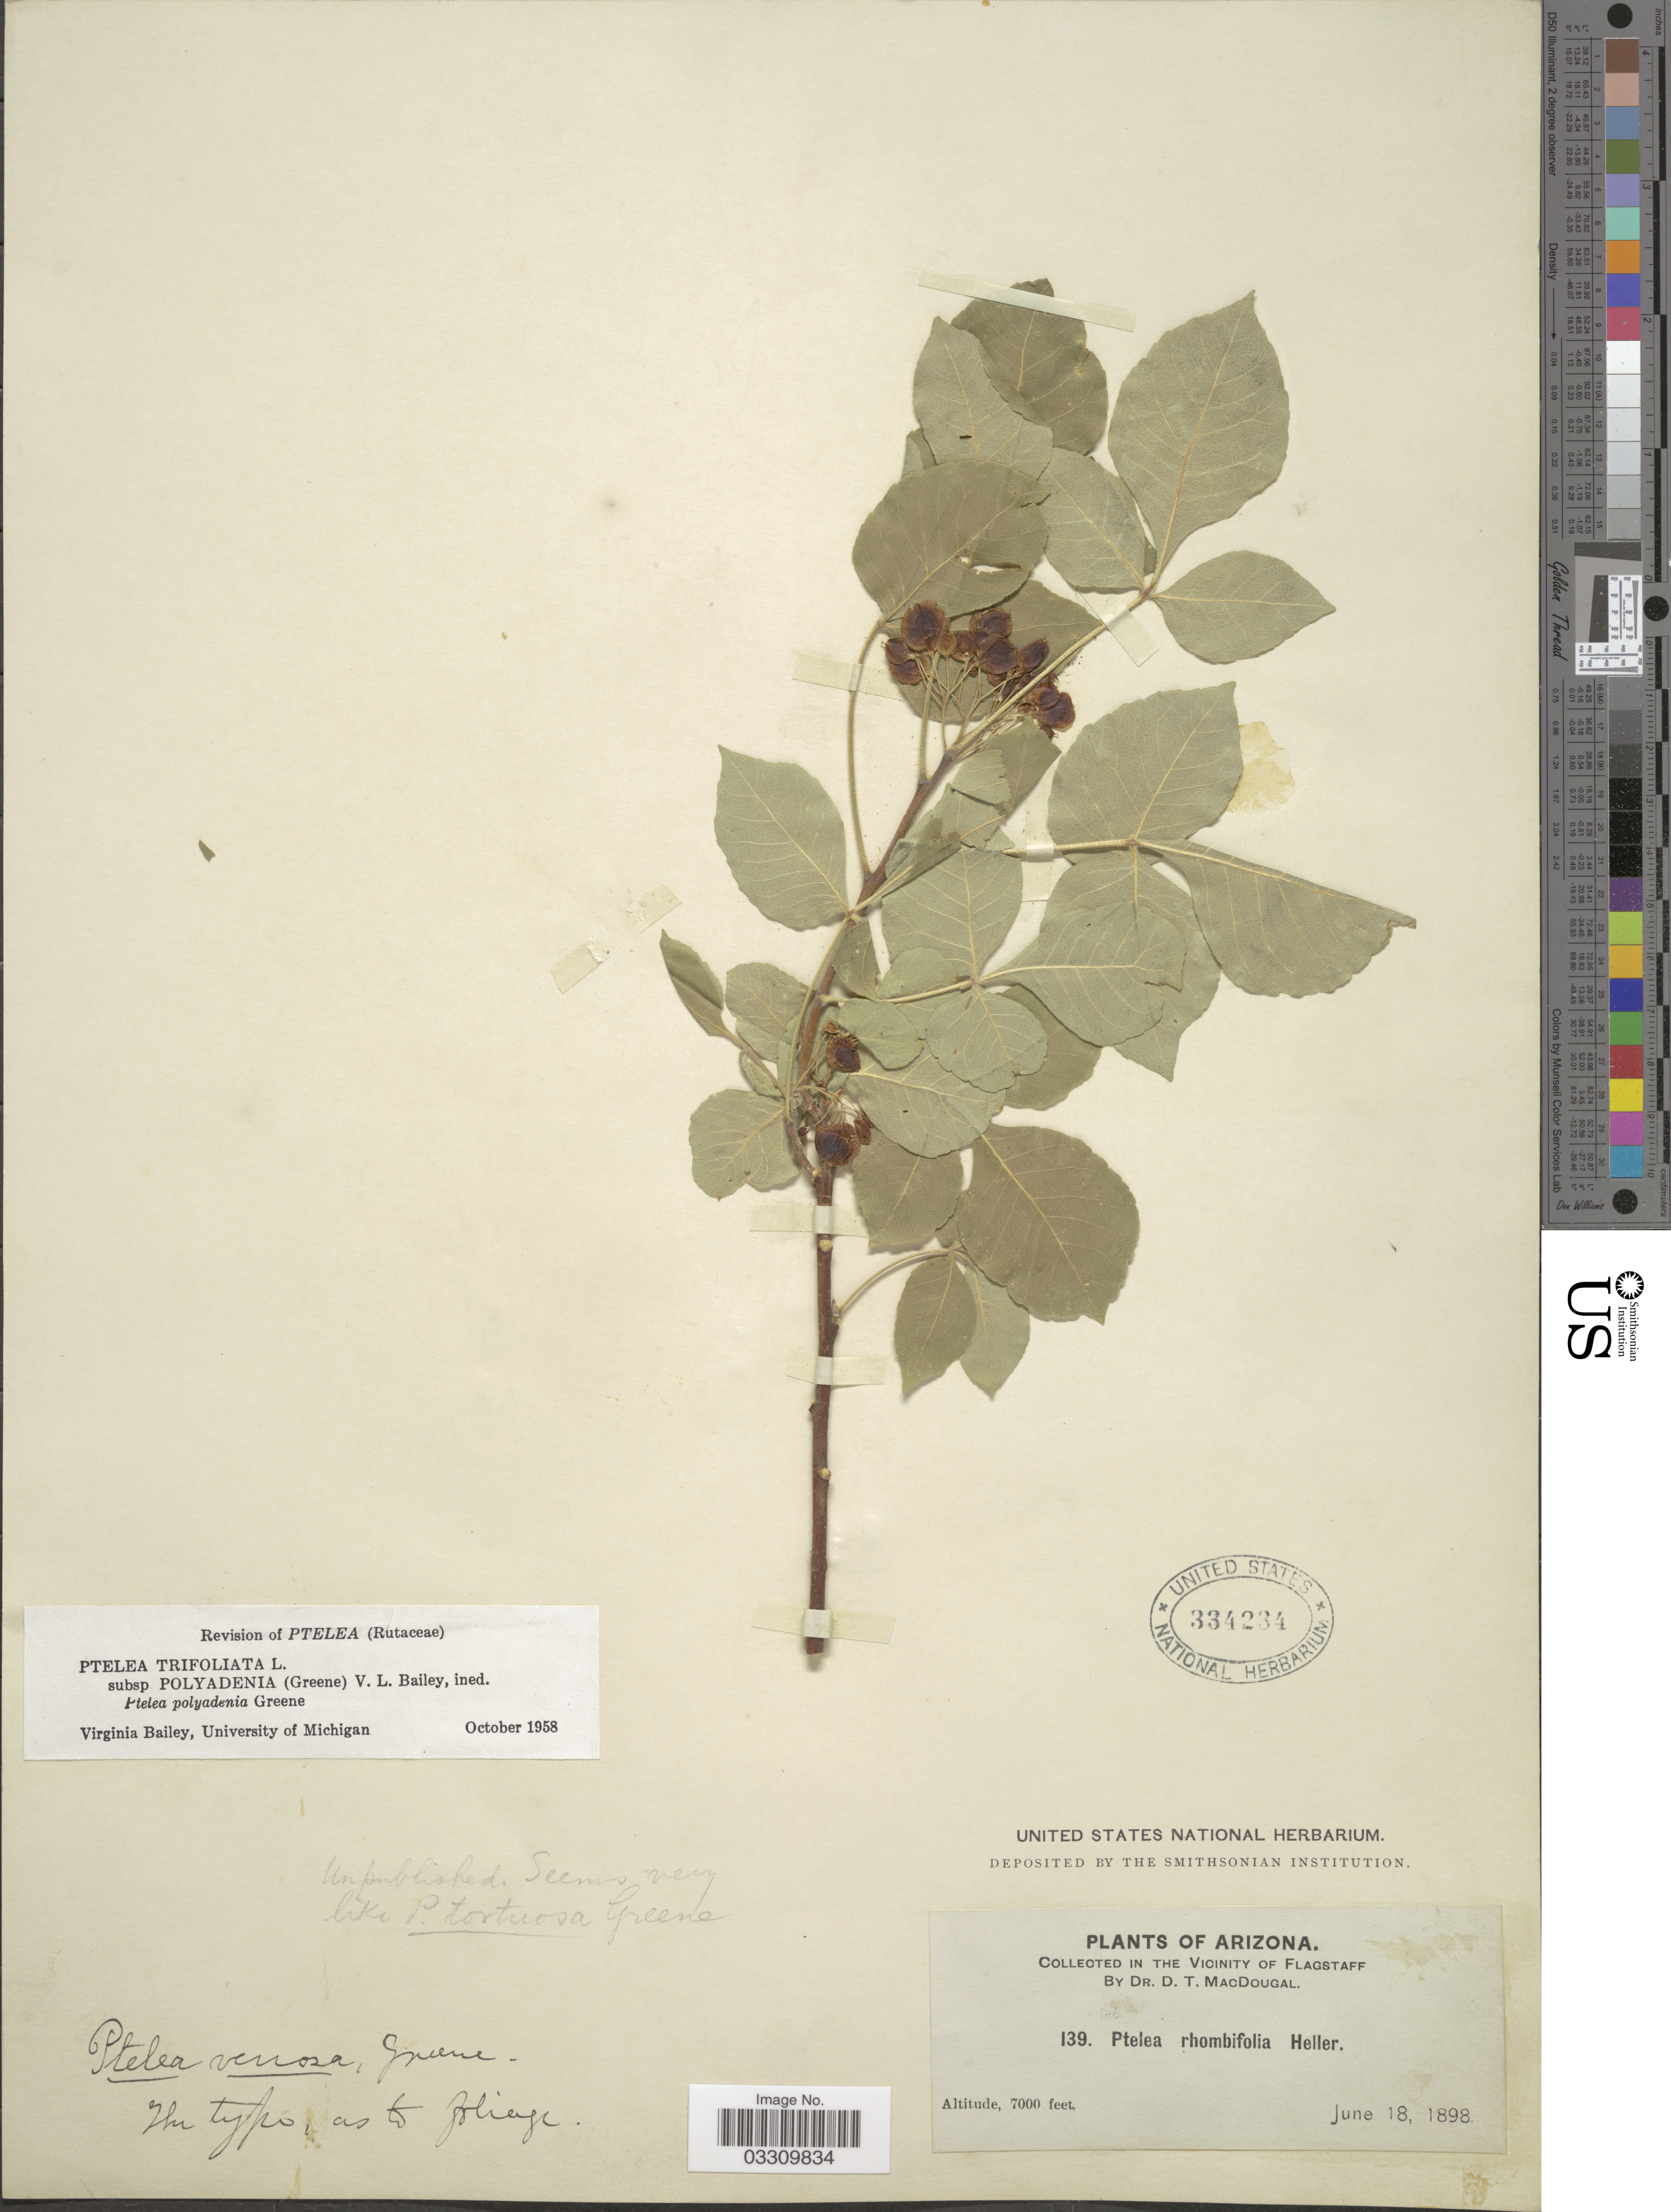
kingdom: Plantae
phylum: Tracheophyta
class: Magnoliopsida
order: Sapindales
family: Rutaceae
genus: Ptelea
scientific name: Ptelea trifoliata subsp. polyadenia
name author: (Greene) V. L. Bailey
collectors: D. T. MacDougal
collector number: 139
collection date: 1898-06-18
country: United States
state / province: Arizona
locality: In the Vicinity of Flagstaff.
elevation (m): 2134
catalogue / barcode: US 334234